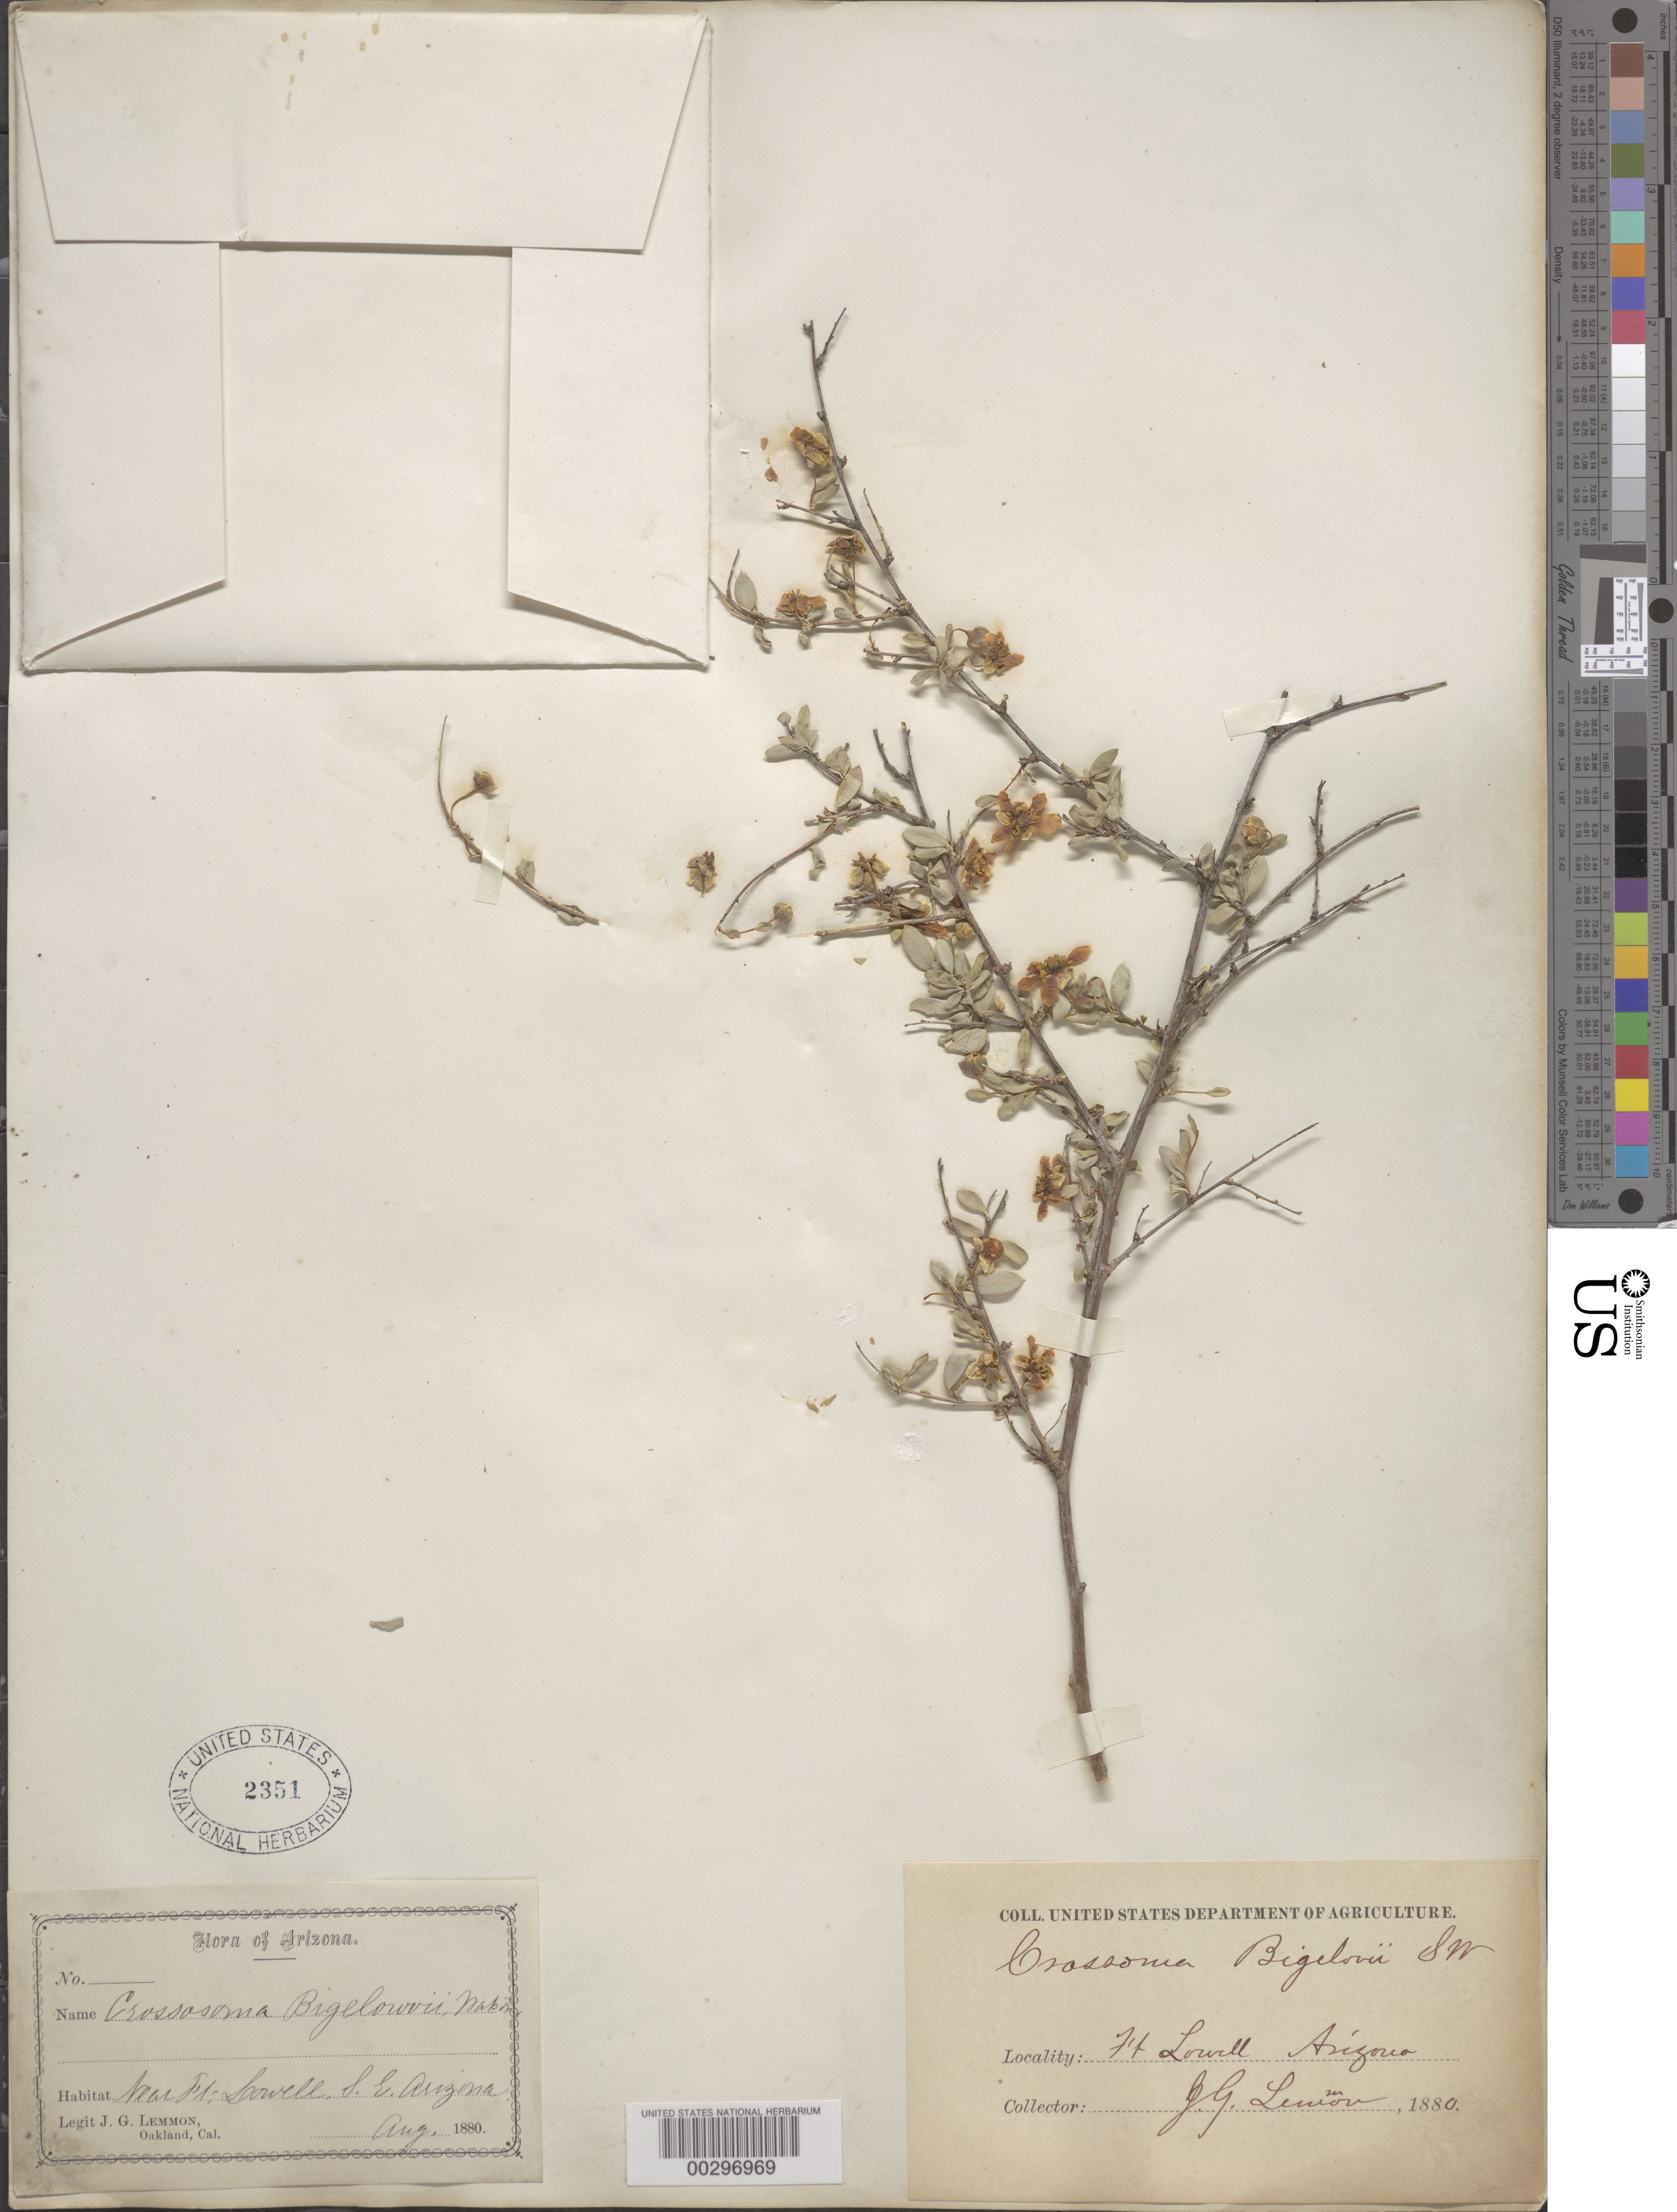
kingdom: Plantae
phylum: Tracheophyta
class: Magnoliopsida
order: Crossosomatales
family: Crossosomataceae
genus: Crossosoma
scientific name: Crossosoma bigelovii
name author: S. Watson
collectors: J. Lemon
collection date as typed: Aug 1880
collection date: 1880-08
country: United States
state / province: Arizona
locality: Near ft. lowell, se arizona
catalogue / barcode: US 2351